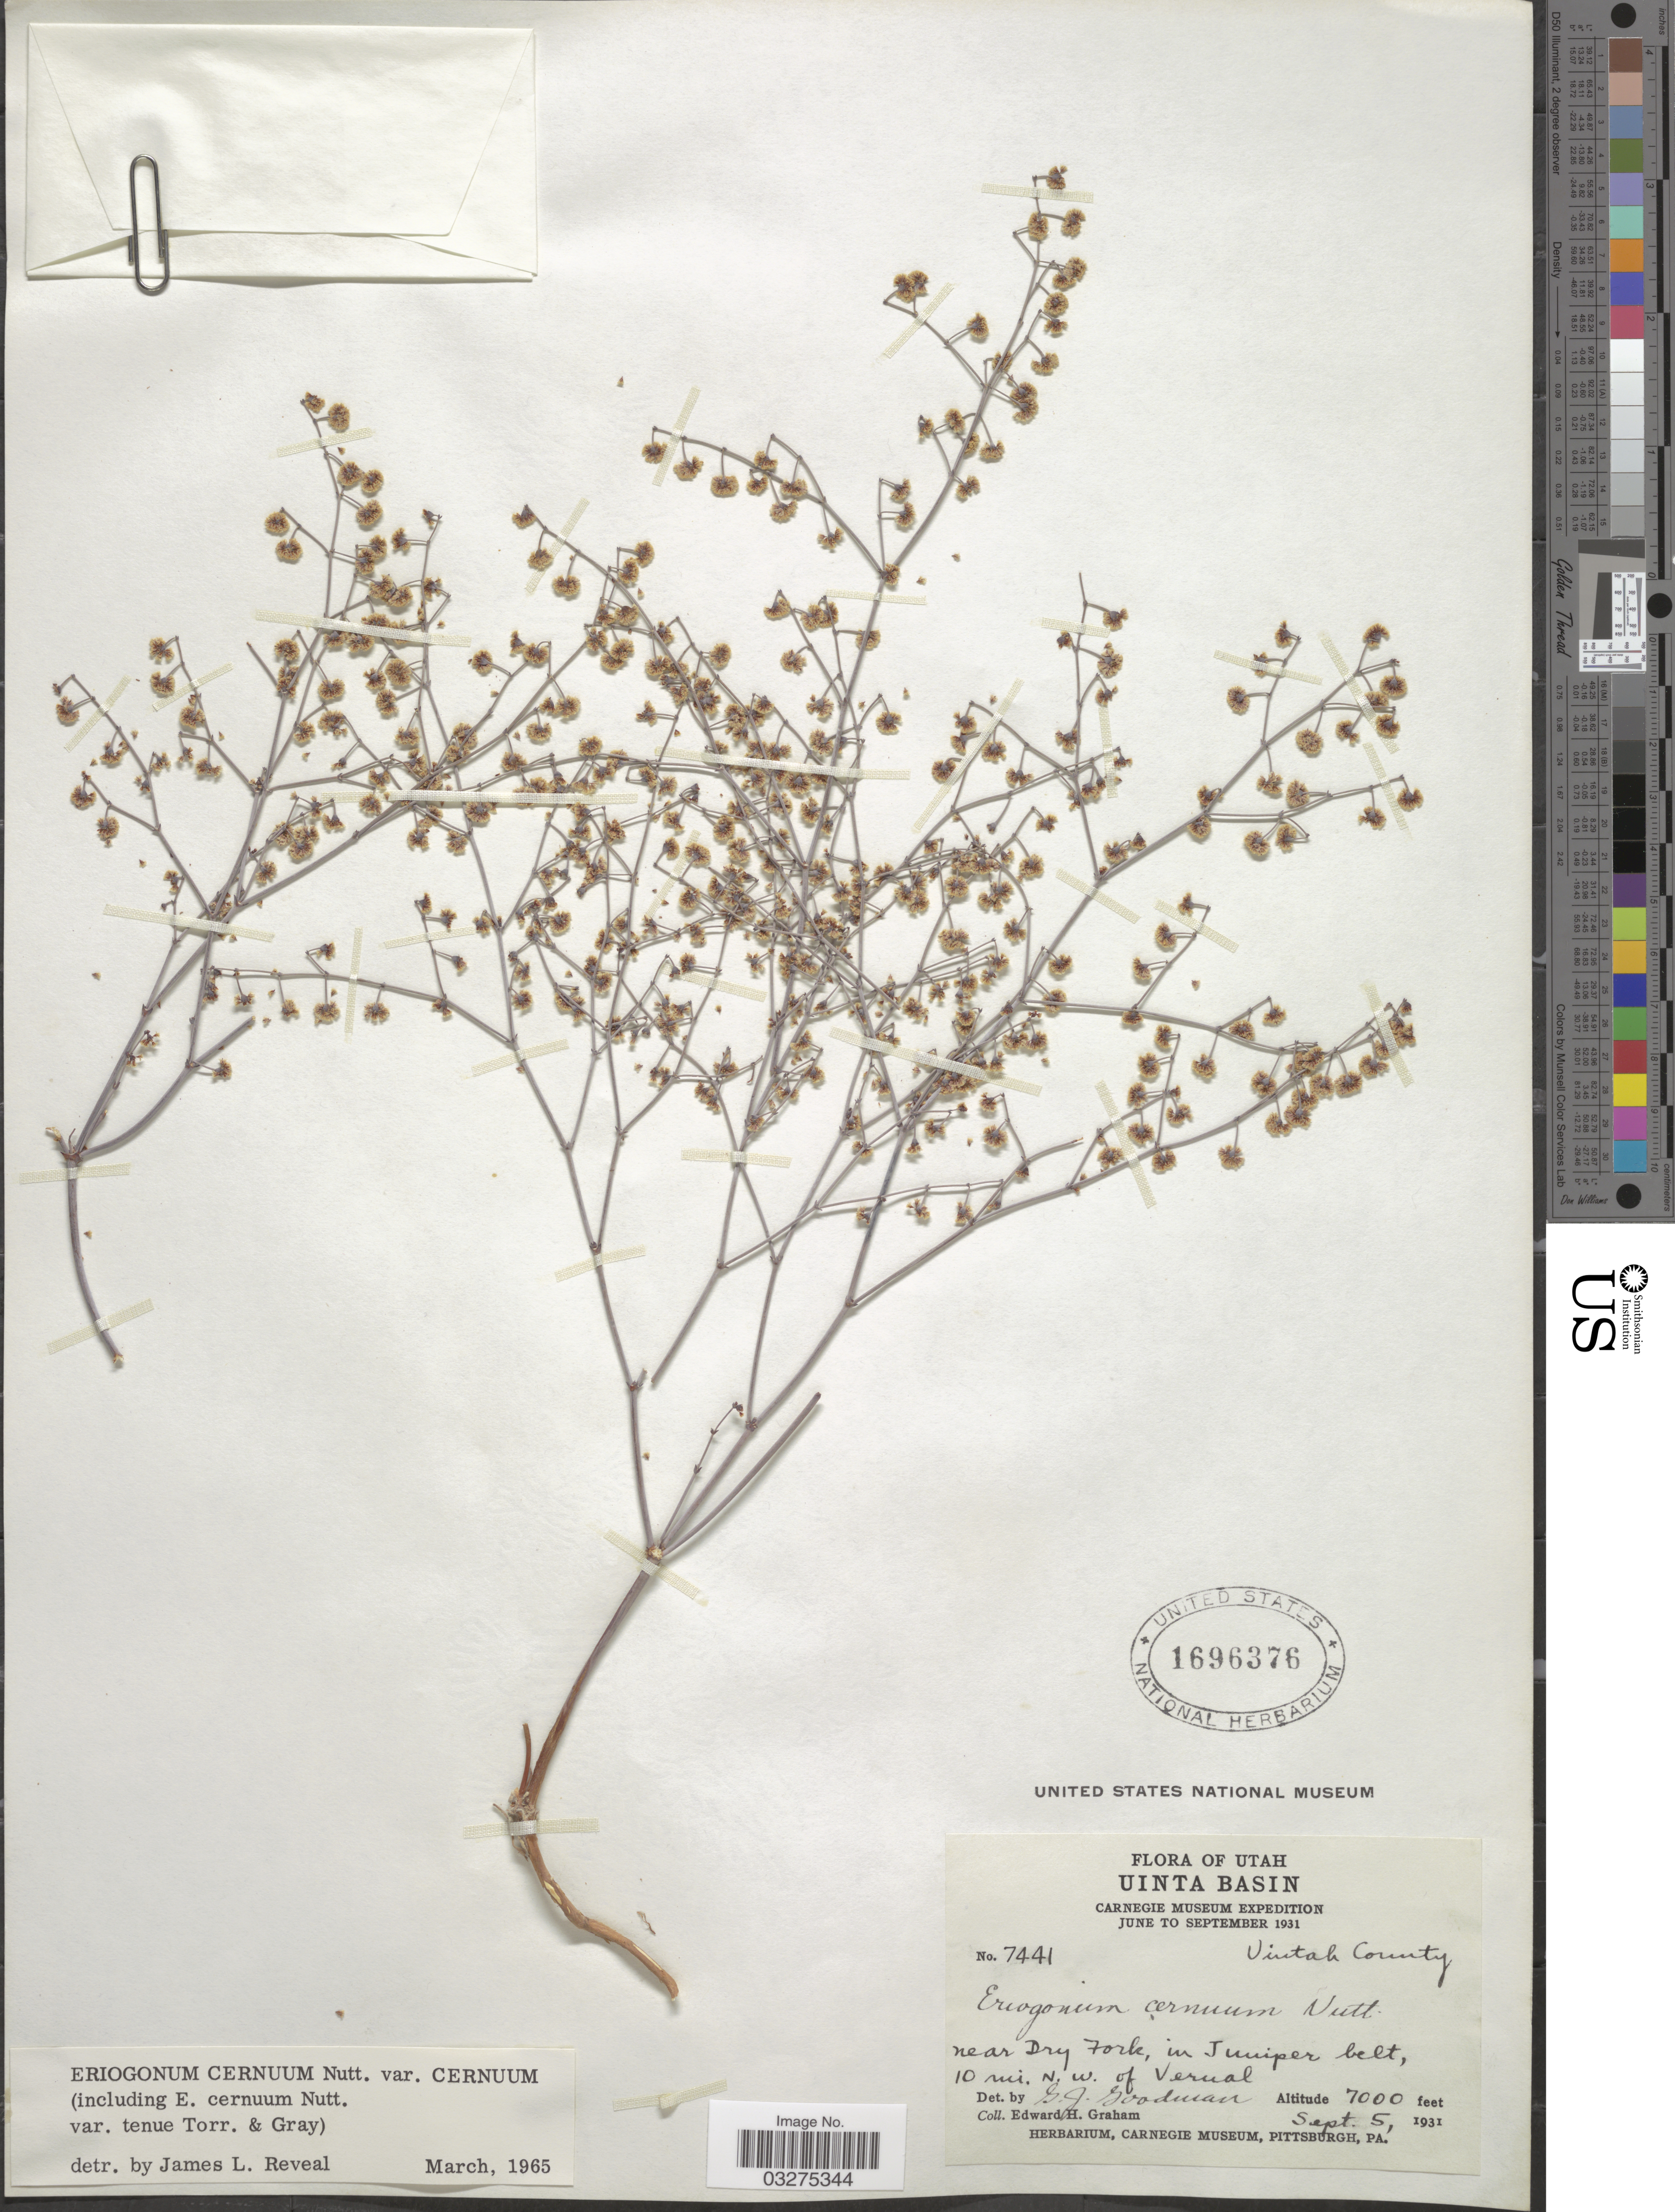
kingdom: Plantae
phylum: Tracheophyta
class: Magnoliopsida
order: Caryophyllales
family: Polygonaceae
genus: Eriogonum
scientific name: Eriogonum cernuum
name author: Nutt.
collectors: E. H. Graham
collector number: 7441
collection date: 1931-09-05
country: United States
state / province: Utah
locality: Uinta Basin. Uintah County. Near Dry Fork, in Juniper belt, 10 mi. N. W. of Verual.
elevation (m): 2134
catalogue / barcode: US 1696376